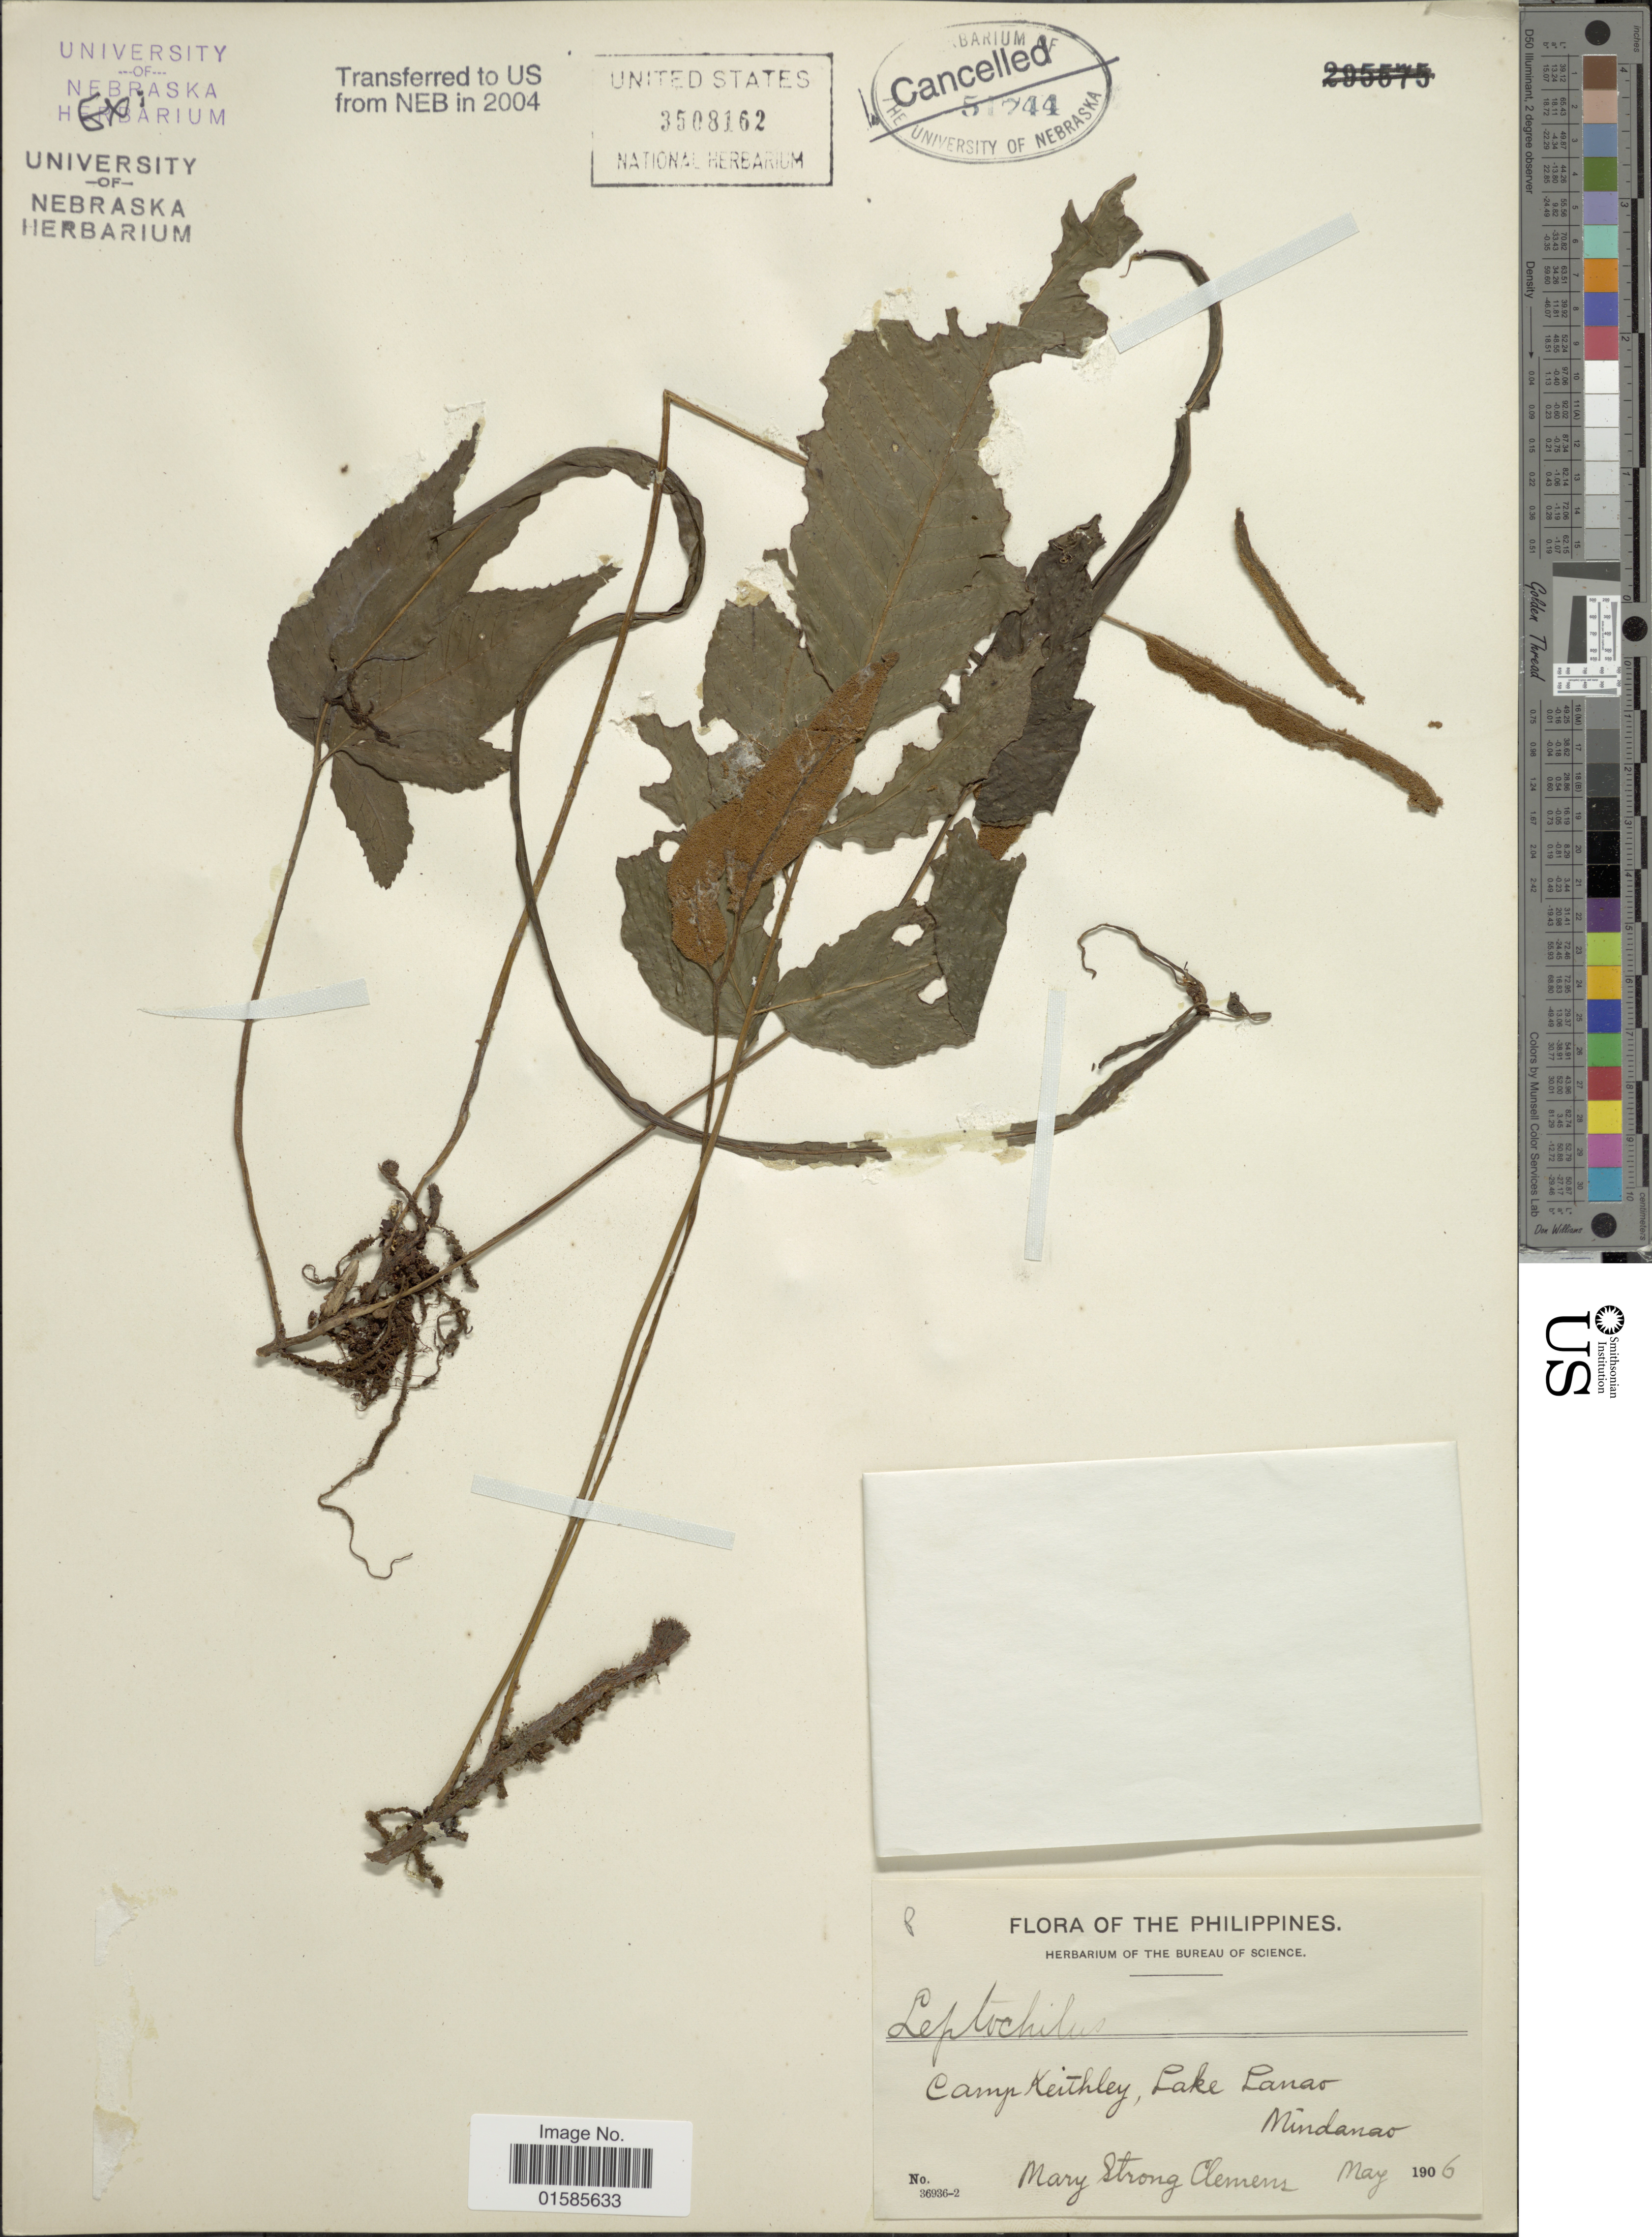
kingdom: Plantae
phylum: Tracheophyta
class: Polypodiopsida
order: Polypodiales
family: Polypodiaceae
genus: Leptochilus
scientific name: Leptochilus sp.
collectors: M. S. Clemens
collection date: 1906-05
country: Philippines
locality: Camp Keithley, Lake Lanao, Mindanao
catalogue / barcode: US 3508162